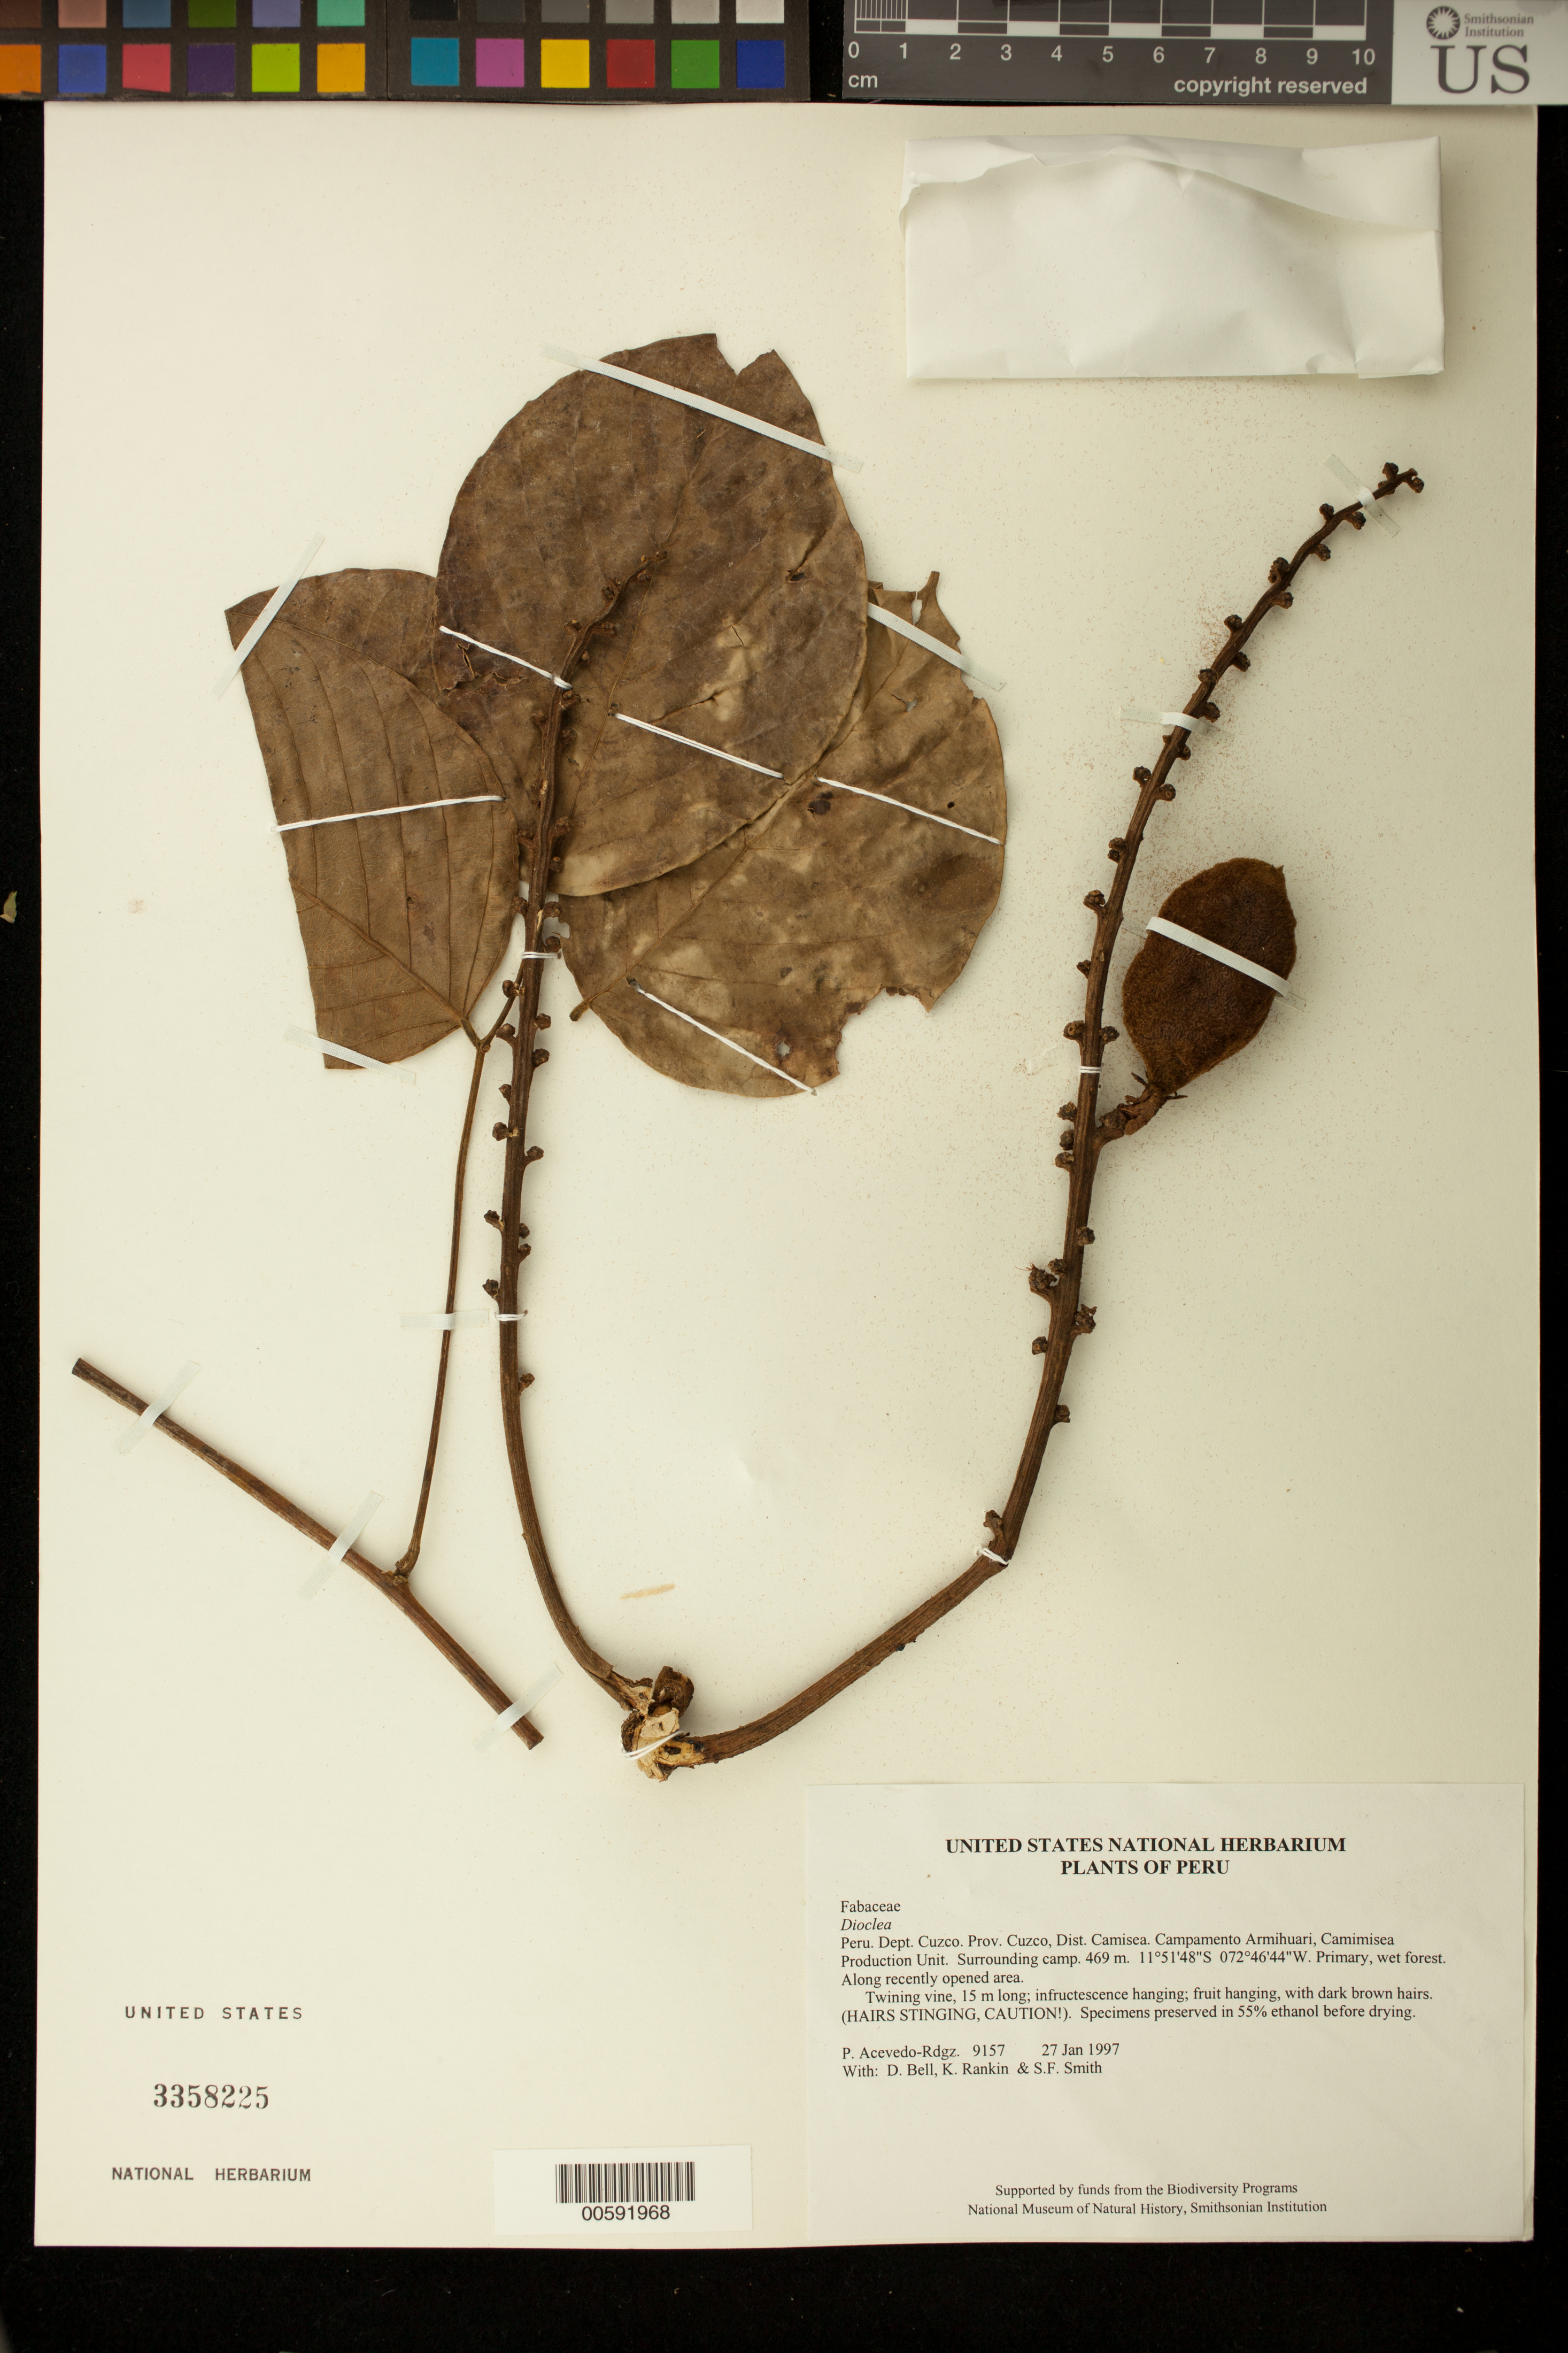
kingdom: Plantae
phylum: Tracheophyta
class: Magnoliopsida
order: Fabales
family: Fabaceae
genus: Macropsychanthus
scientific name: Macropsychanthus ucayalinus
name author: (Harms) L.P. Queiroz & Snak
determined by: Strong, Mark T., (BOT), Smithsonian Institution - National Museum of Natural History (UNITED STATES)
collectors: P. Acevedo-Rodr., D. A. Bell, K. B. Rankin & S.F. Smith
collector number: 9157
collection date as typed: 27 Jan 1997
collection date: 1997-01-27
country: Peru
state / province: Cusco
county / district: Cusco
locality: Districto Camisea, Campamento Armihuari, Camimisea Production Unit. Surrounding camp.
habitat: Primary, wet forest. Along recently opened area.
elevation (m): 469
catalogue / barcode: US 3358225